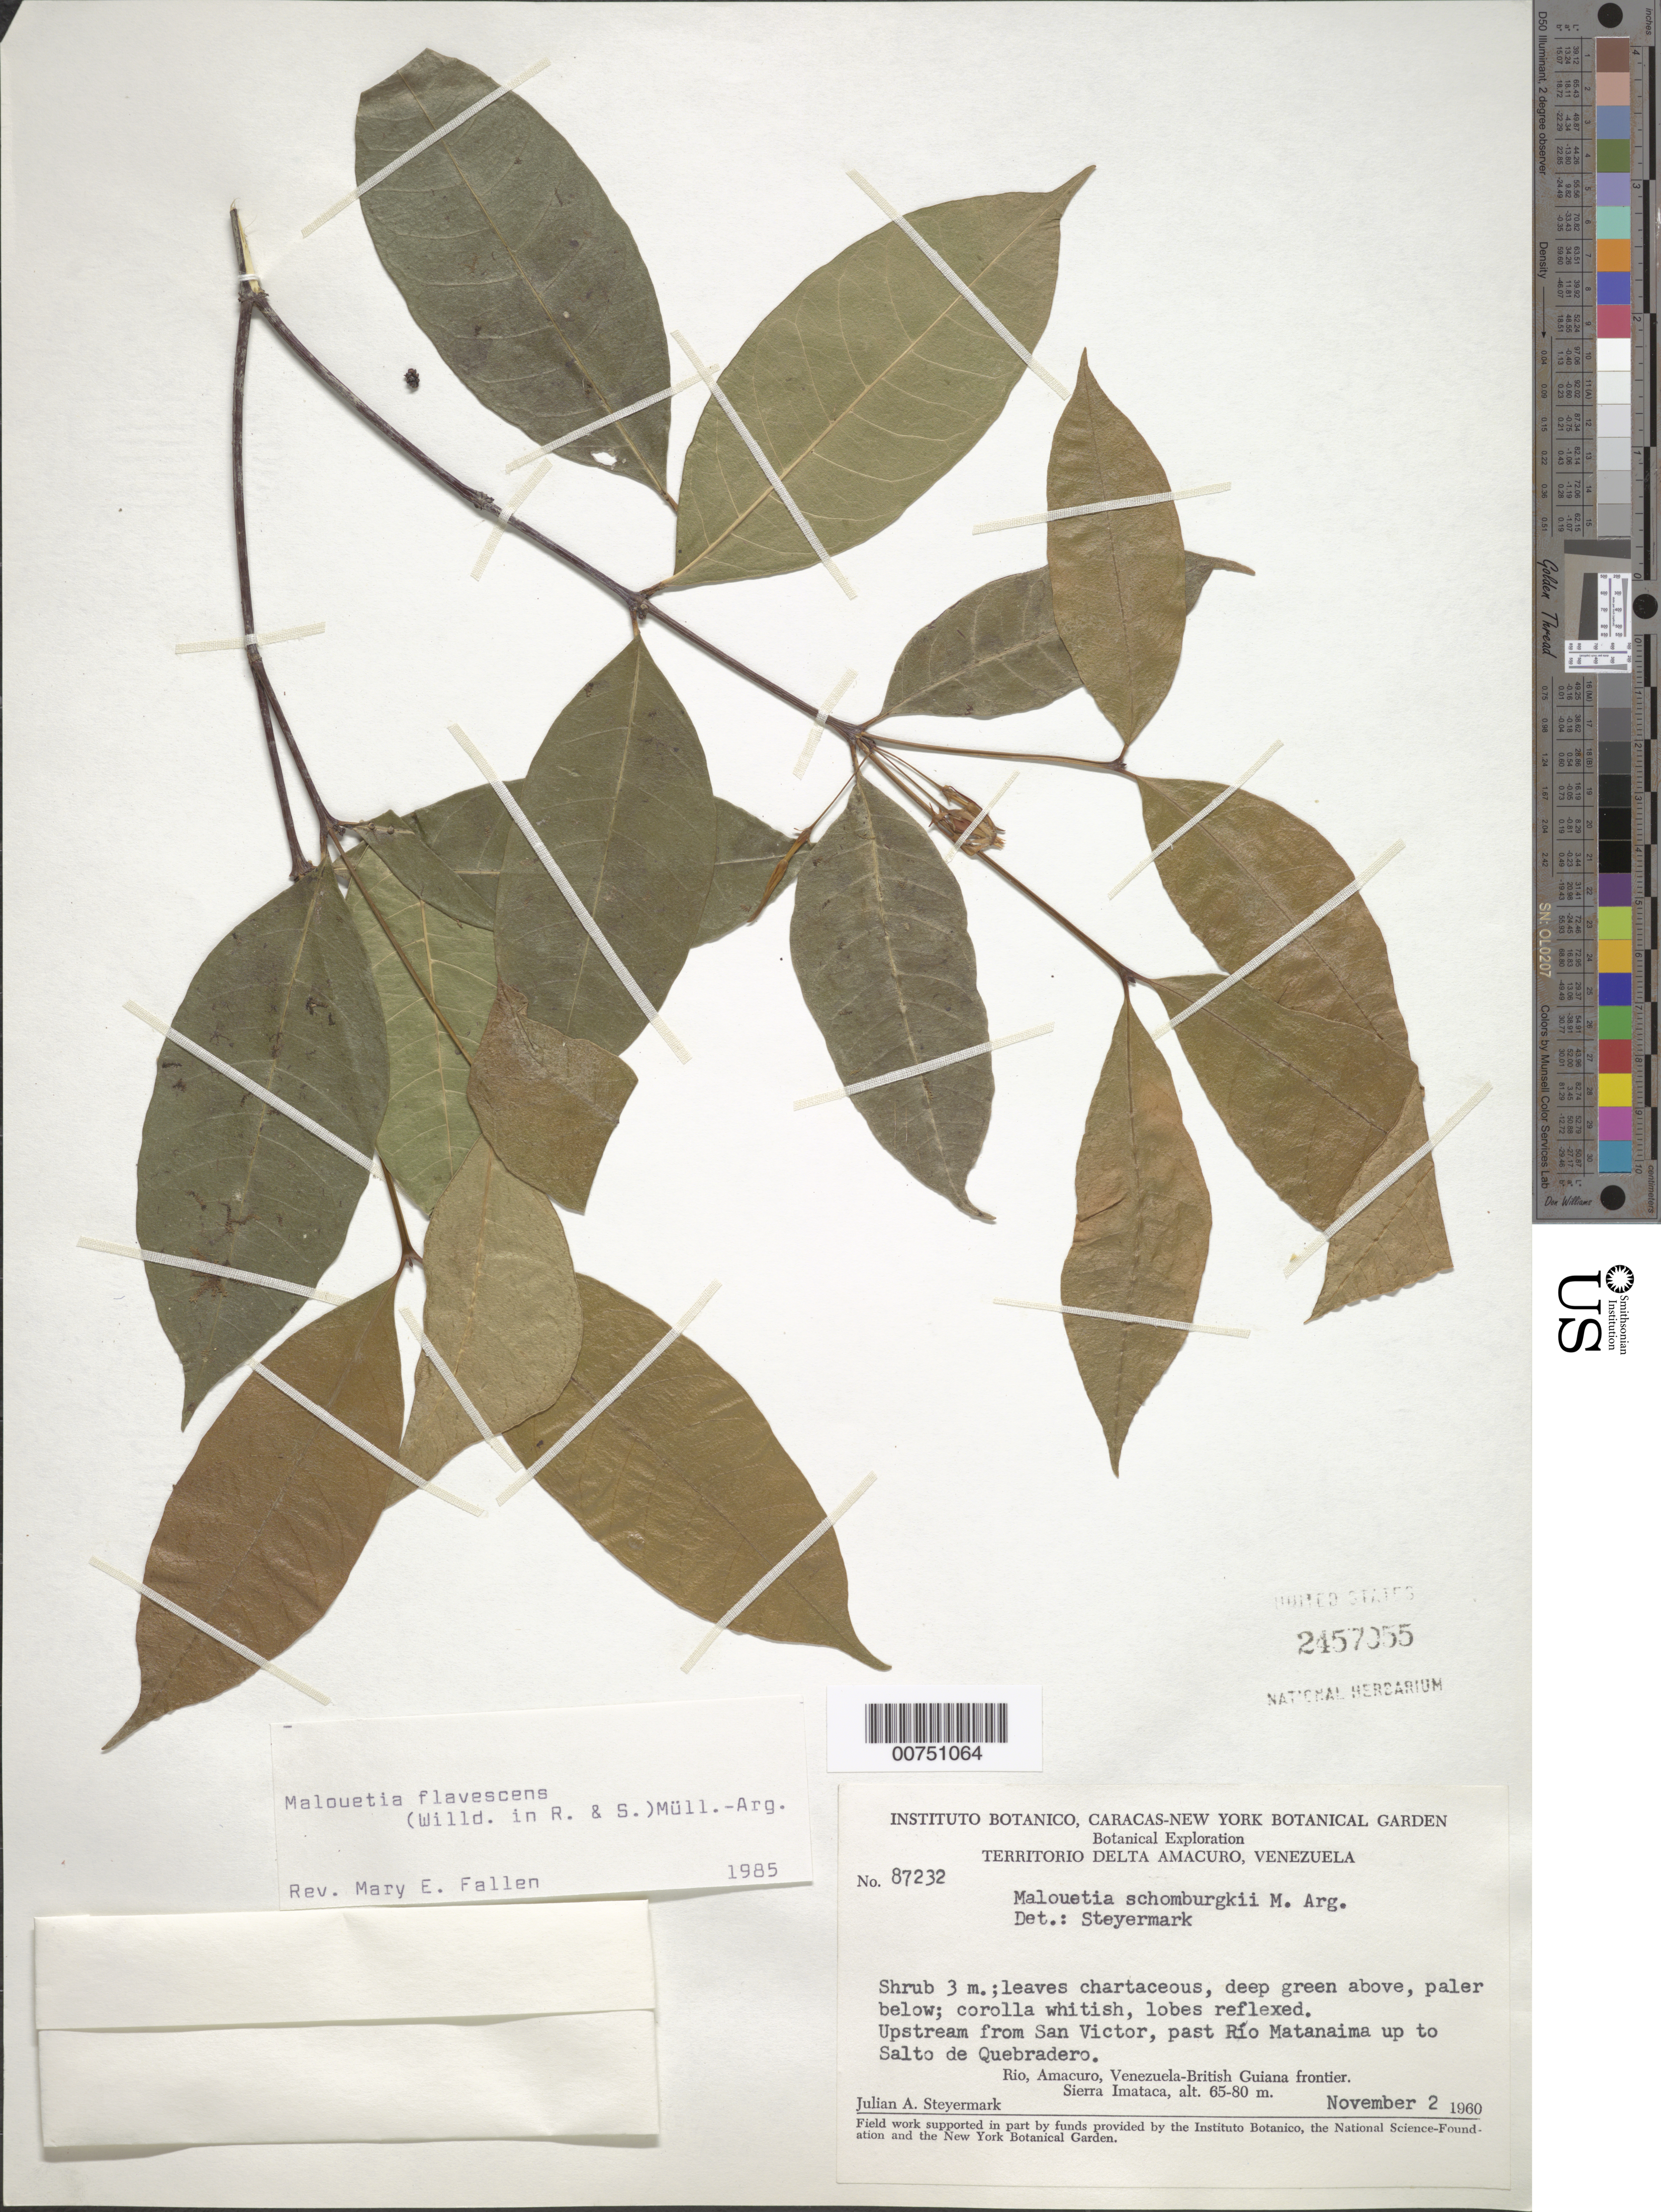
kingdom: Plantae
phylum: Tracheophyta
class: Magnoliopsida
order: Gentianales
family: Apocynaceae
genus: Malouetia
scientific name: Malouetia flavescens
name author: (Willd. ex Roemer & Schult.) Müll. Arg.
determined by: Fallen, M. E.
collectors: J. Steyermark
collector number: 87232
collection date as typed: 2-Nov-60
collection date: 1960-11-02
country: Venezuela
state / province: Delta Amacuro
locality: Río Amacuro, Venezuela-British Guiana frontier, Sierra Imataca; upstream from San Victor, past Quebrada Piedradero and Río Matanaima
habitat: Along river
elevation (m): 65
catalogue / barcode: US 2457055